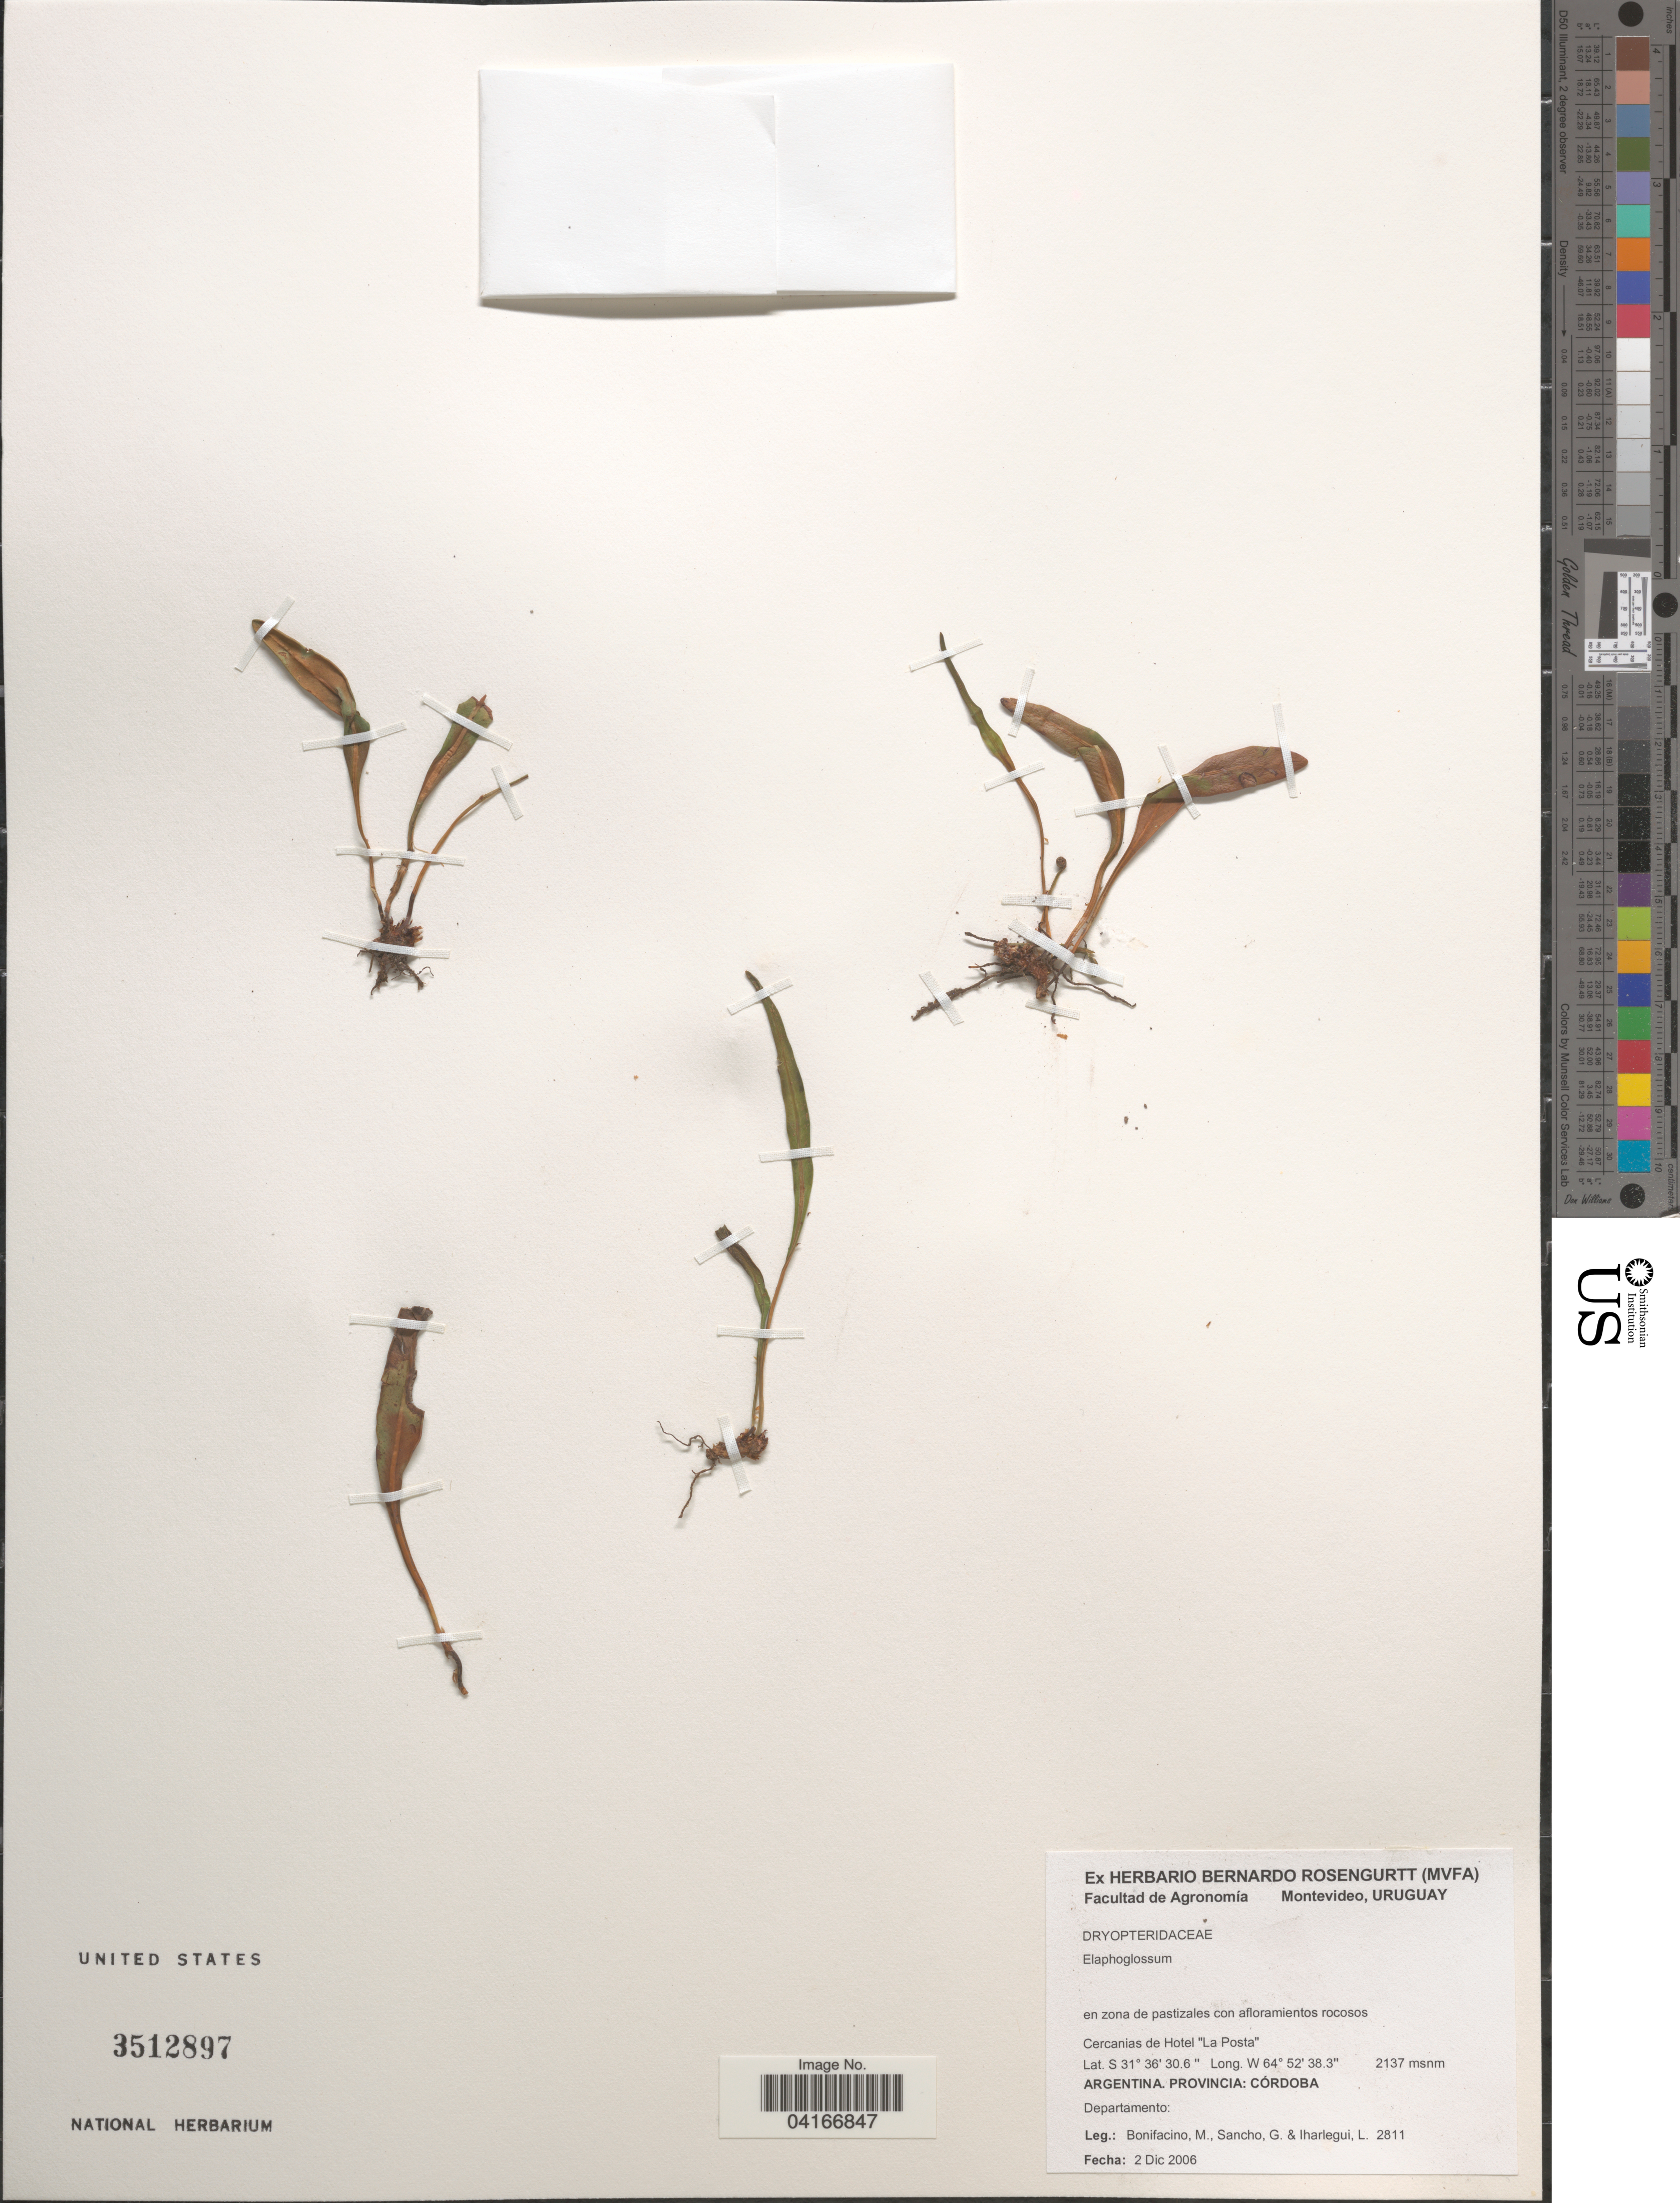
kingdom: Plantae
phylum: Tracheophyta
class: Polypodiopsida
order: Polypodiales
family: Dryopteridaceae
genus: Elaphoglossum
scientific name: Elaphoglossum sp.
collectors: M. Bonifacino, G. Sancho & L. Iharlegui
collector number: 2811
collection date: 2006-12-02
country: Argentina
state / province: Cordoba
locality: Cercanias de Hotel "La Posta".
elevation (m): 2137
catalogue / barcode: US 3512897